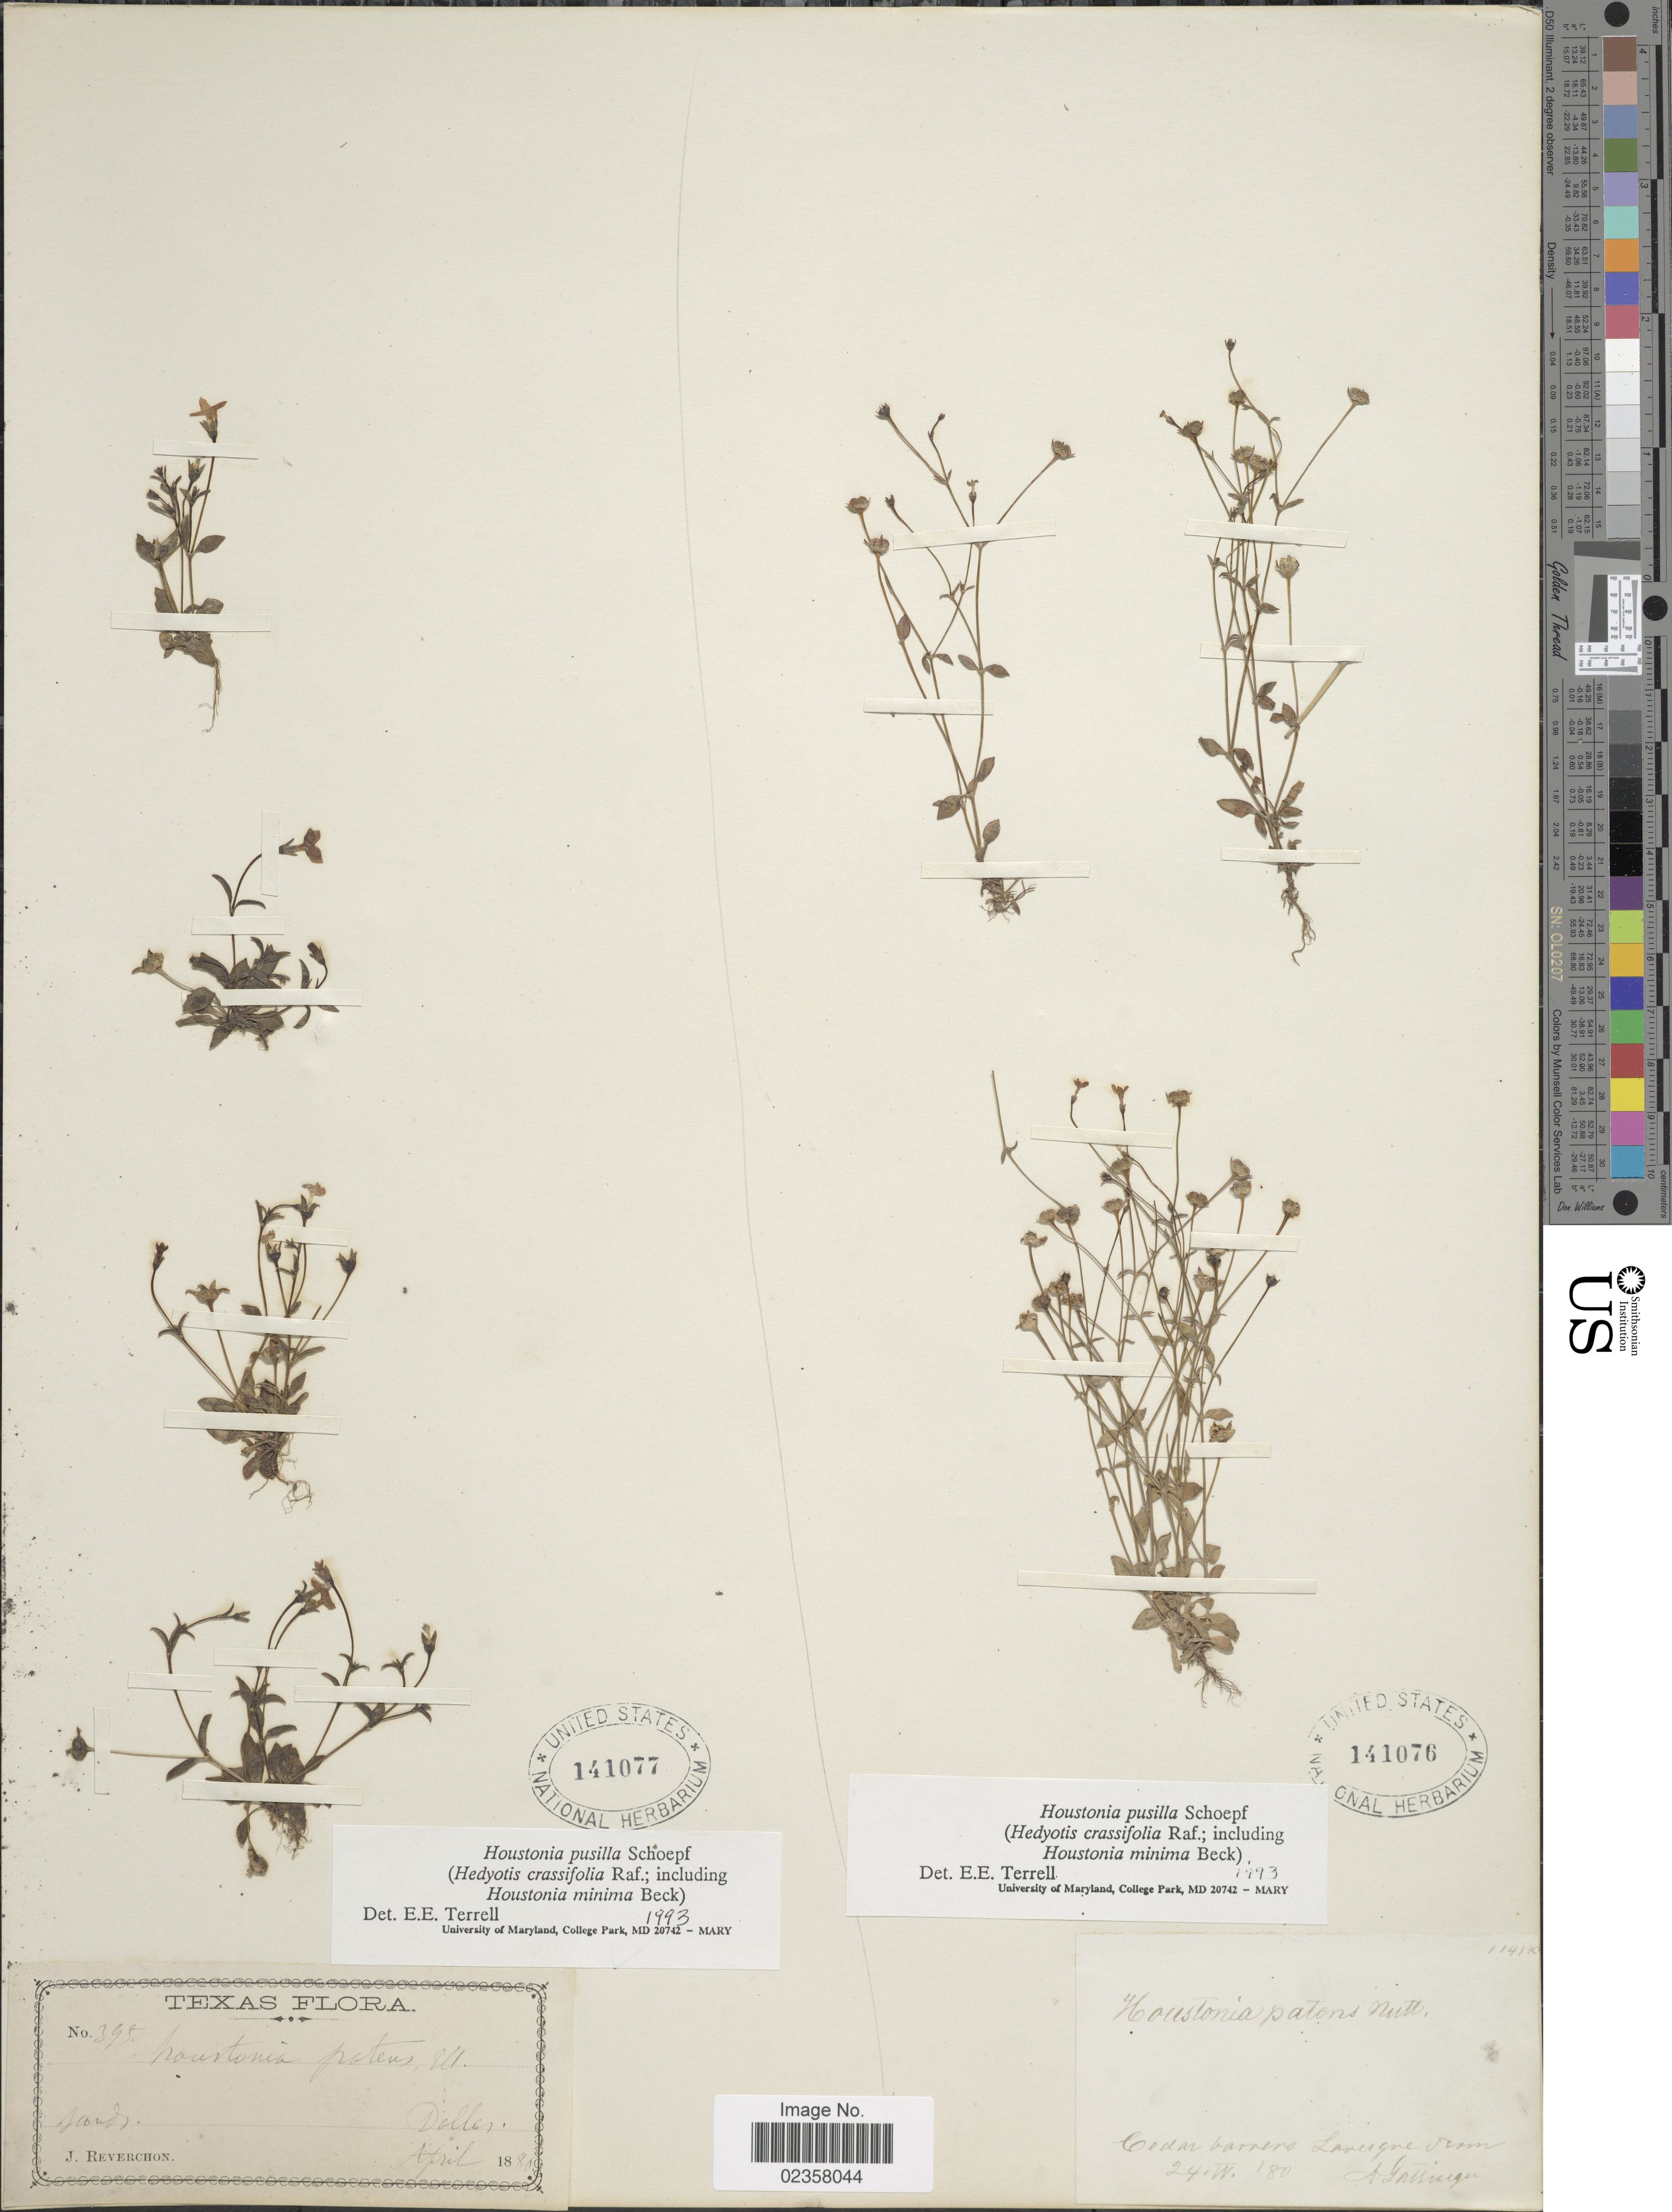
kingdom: Plantae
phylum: Tracheophyta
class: Magnoliopsida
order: Gentianales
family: Rubiaceae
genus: Houstonia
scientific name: Houstonia pusilla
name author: Schoepf.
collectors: A. Gattinger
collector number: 1141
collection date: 1880-04-24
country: United States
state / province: Tennessee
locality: Cedar barrens Lavergne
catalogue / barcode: US 141076-2